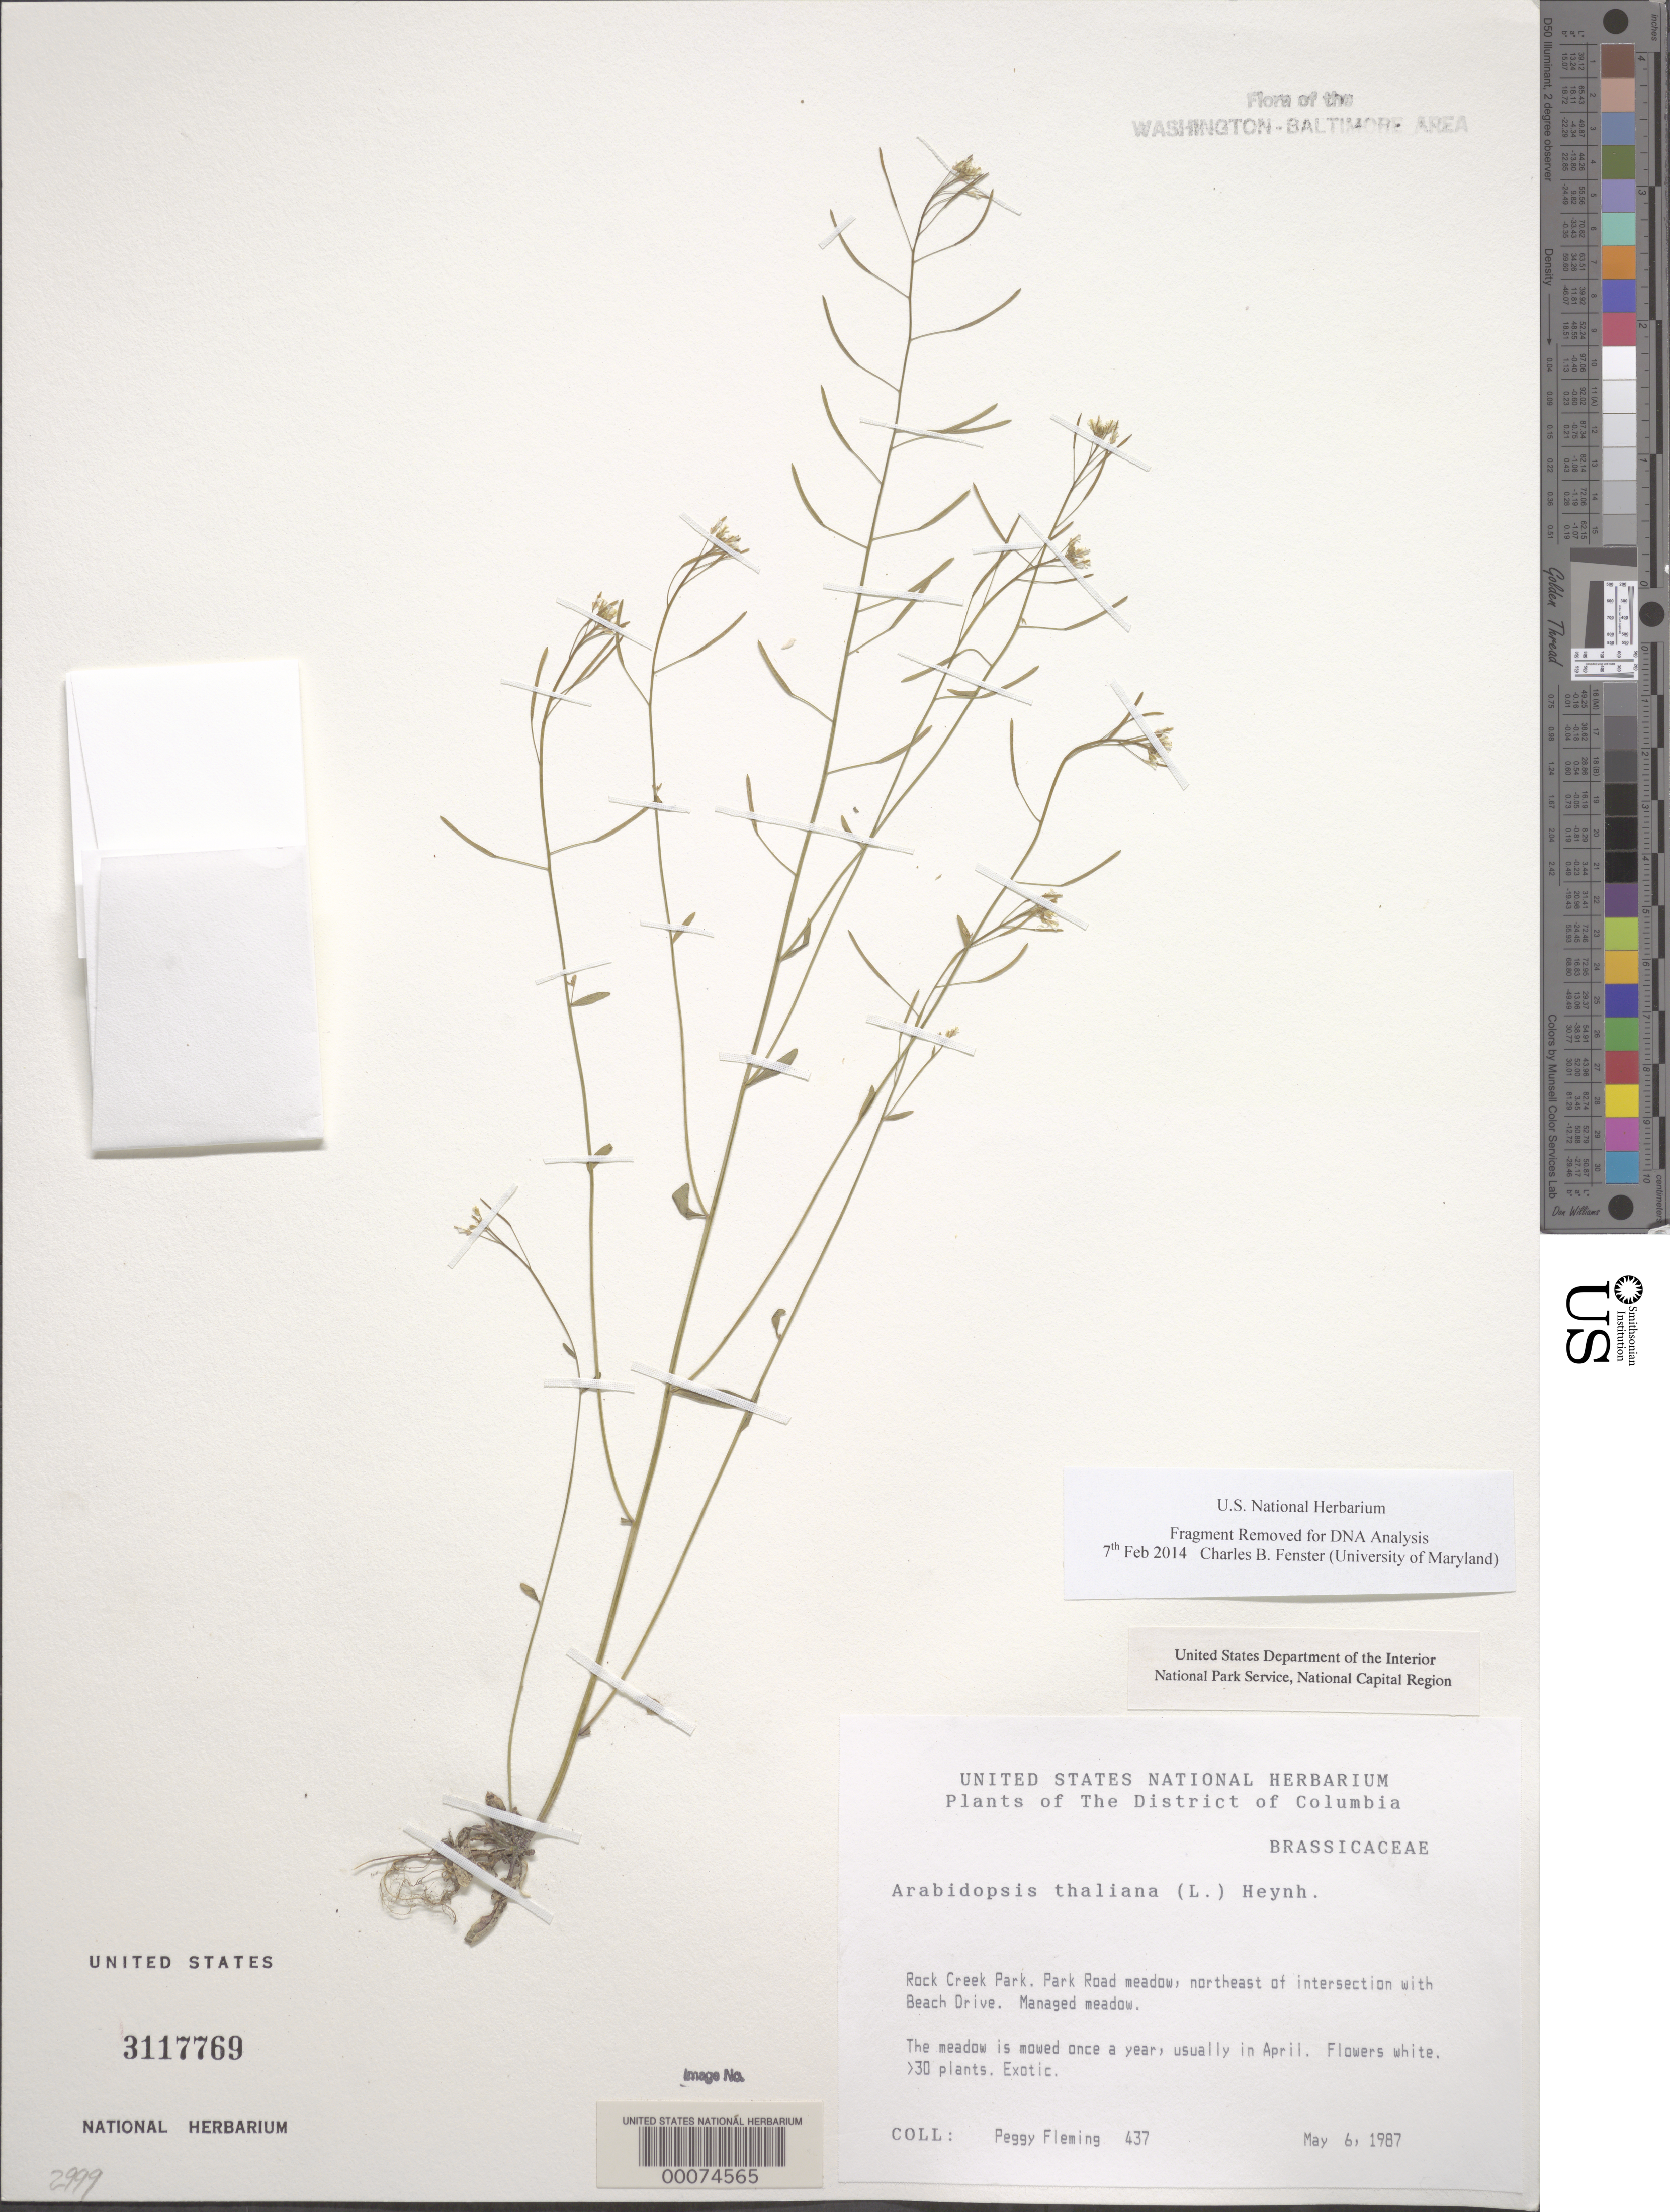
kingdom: Plantae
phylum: Tracheophyta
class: Magnoliopsida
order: Brassicales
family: Brassicaceae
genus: Arabidopsis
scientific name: Arabidopsis thaliana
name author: (L.) Heynh.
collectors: P. Fleming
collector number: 437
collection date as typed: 06 May 1987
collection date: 1987-05-06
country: United States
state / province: District of Columbia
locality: Rock Creek Park. Park Road meadow, northeast of intersection With Beach Drive. Rock Creek Park & vicinity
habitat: Managed meadow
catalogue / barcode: US 3117769